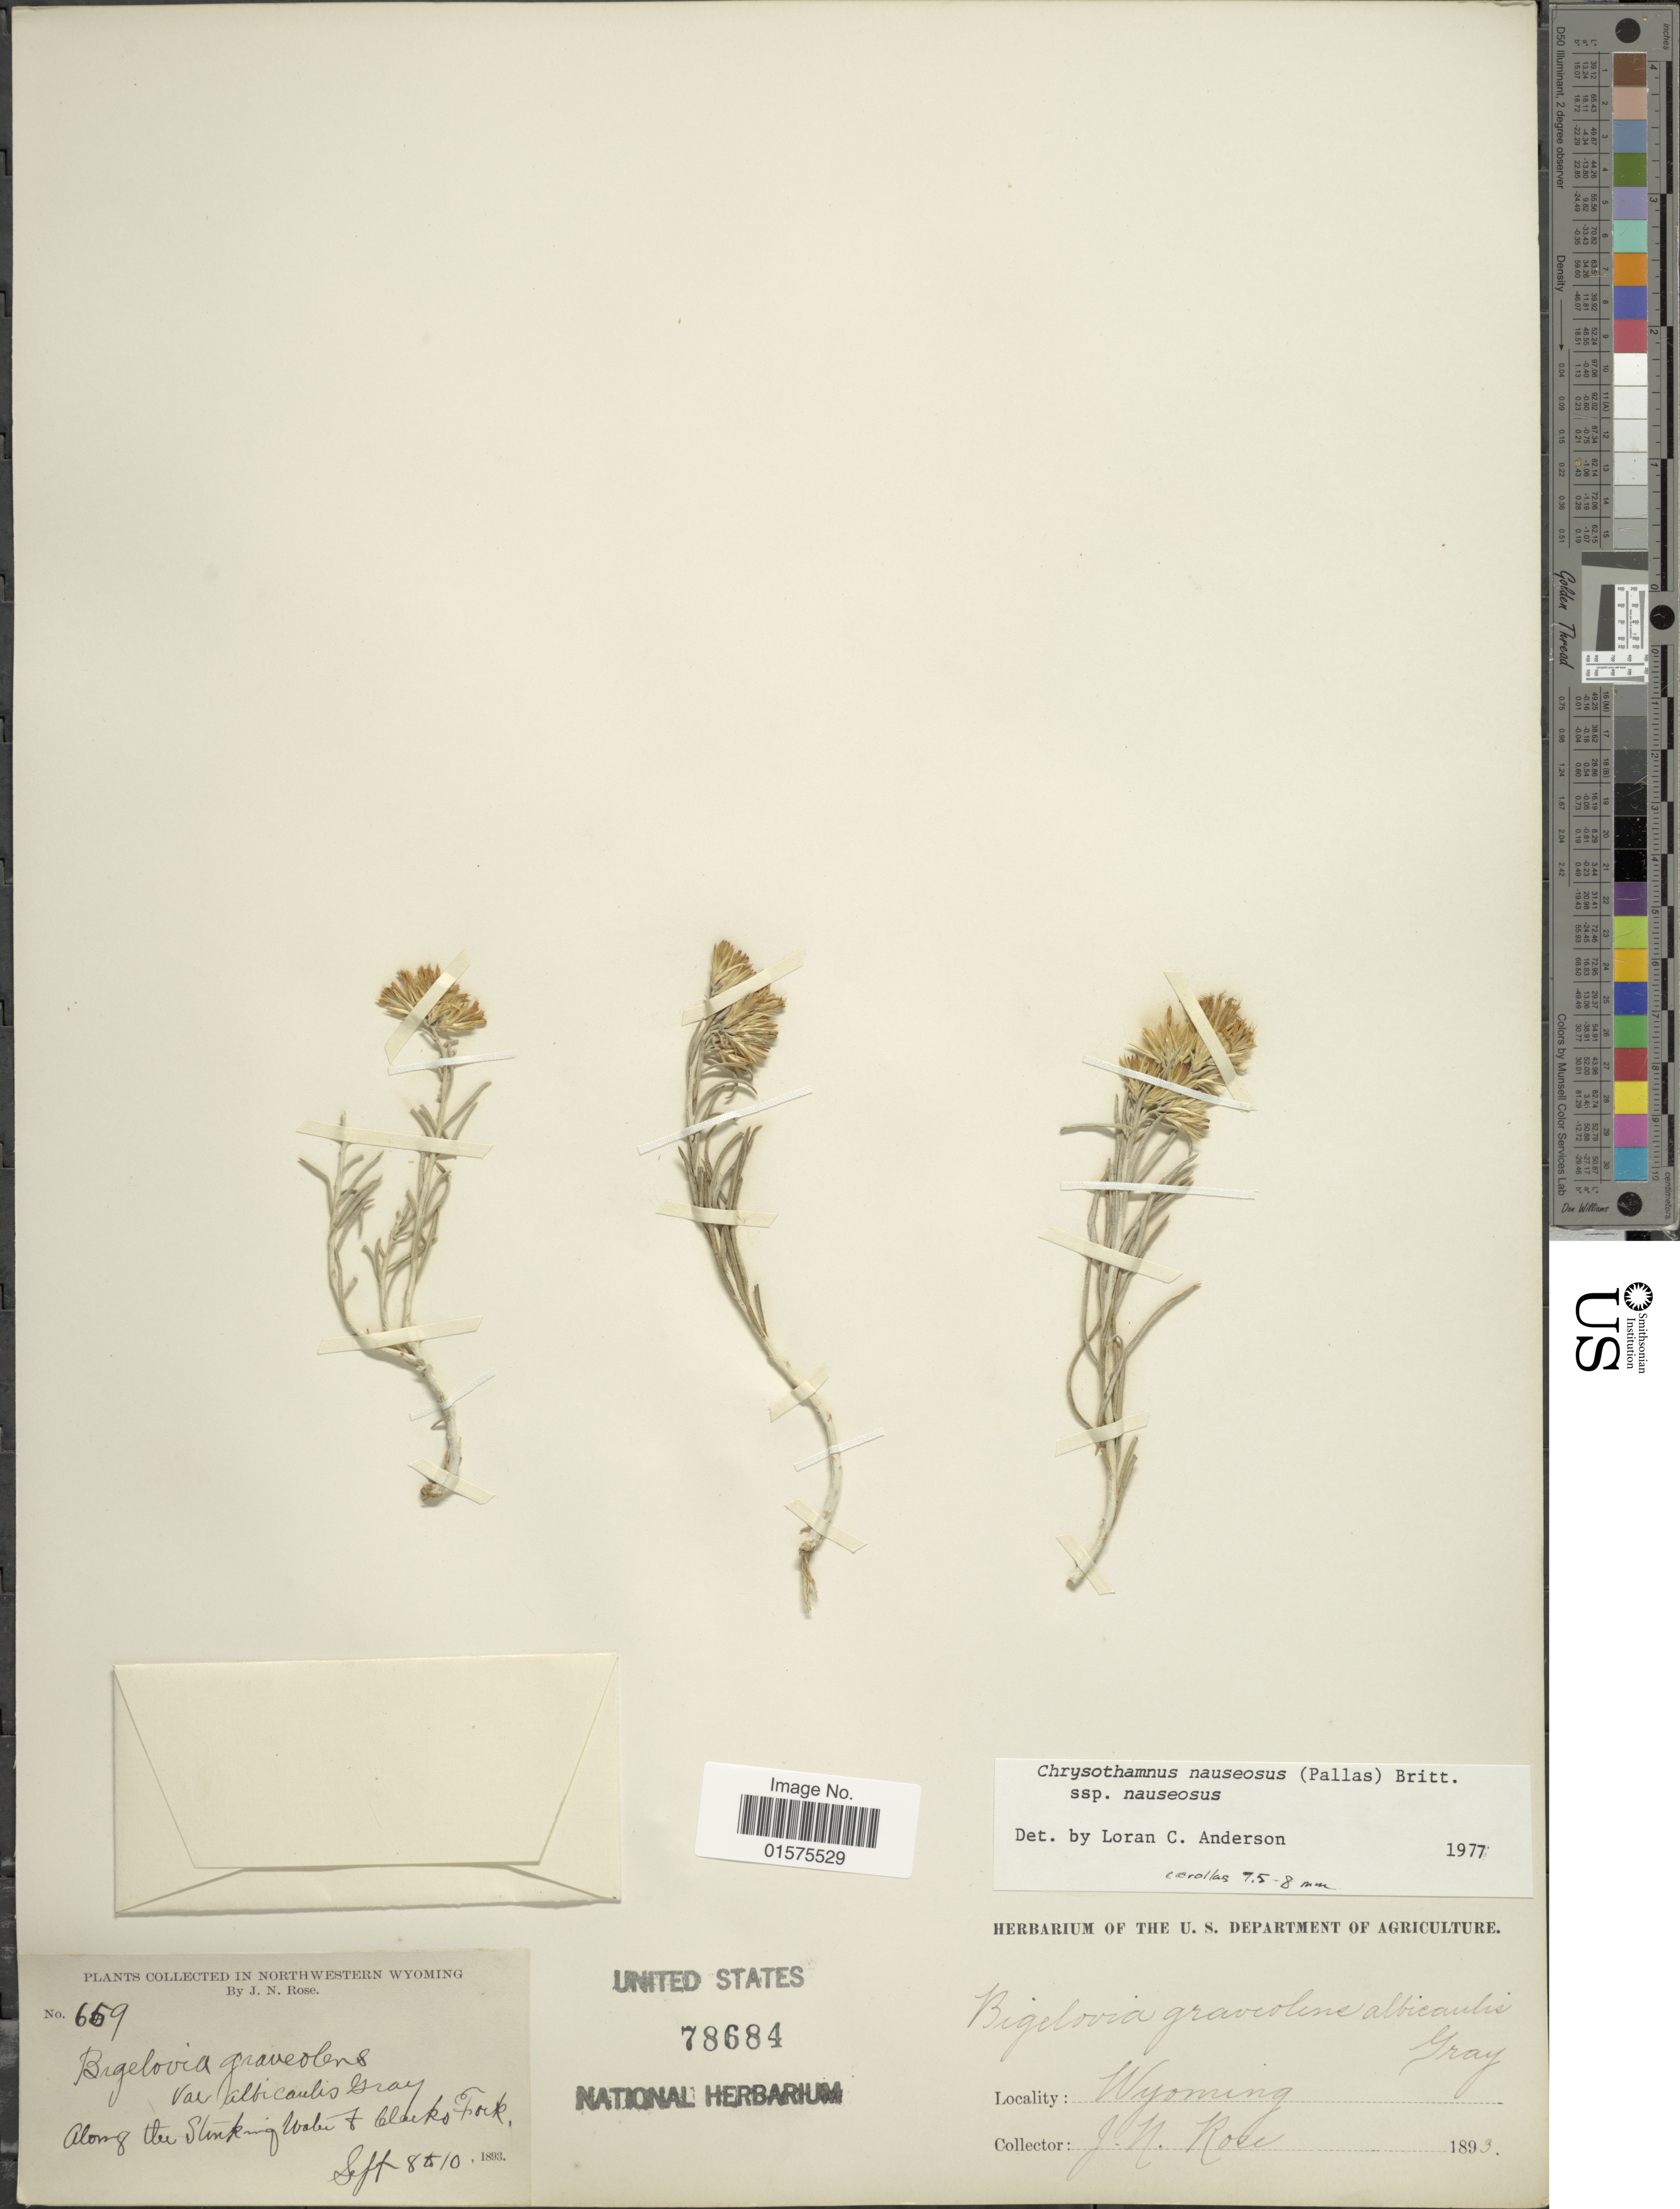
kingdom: Plantae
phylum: Tracheophyta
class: Magnoliopsida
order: Asterales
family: Asteraceae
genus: Ericameria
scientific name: Ericameria nauseosa var. nauseosa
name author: (Pall. ex Pursh) G.L. Nesom & G.I. Baird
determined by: Urbatsch, Lowell E., Curator (LSU), Louisiana State University (UNITED STATES)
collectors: J. N. Rose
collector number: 659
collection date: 1893-09-08/1893-09-10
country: United States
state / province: Wyoming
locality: Northwestern Wyoming. Along the Stinking Water & Clarks Fork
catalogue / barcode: US 78684